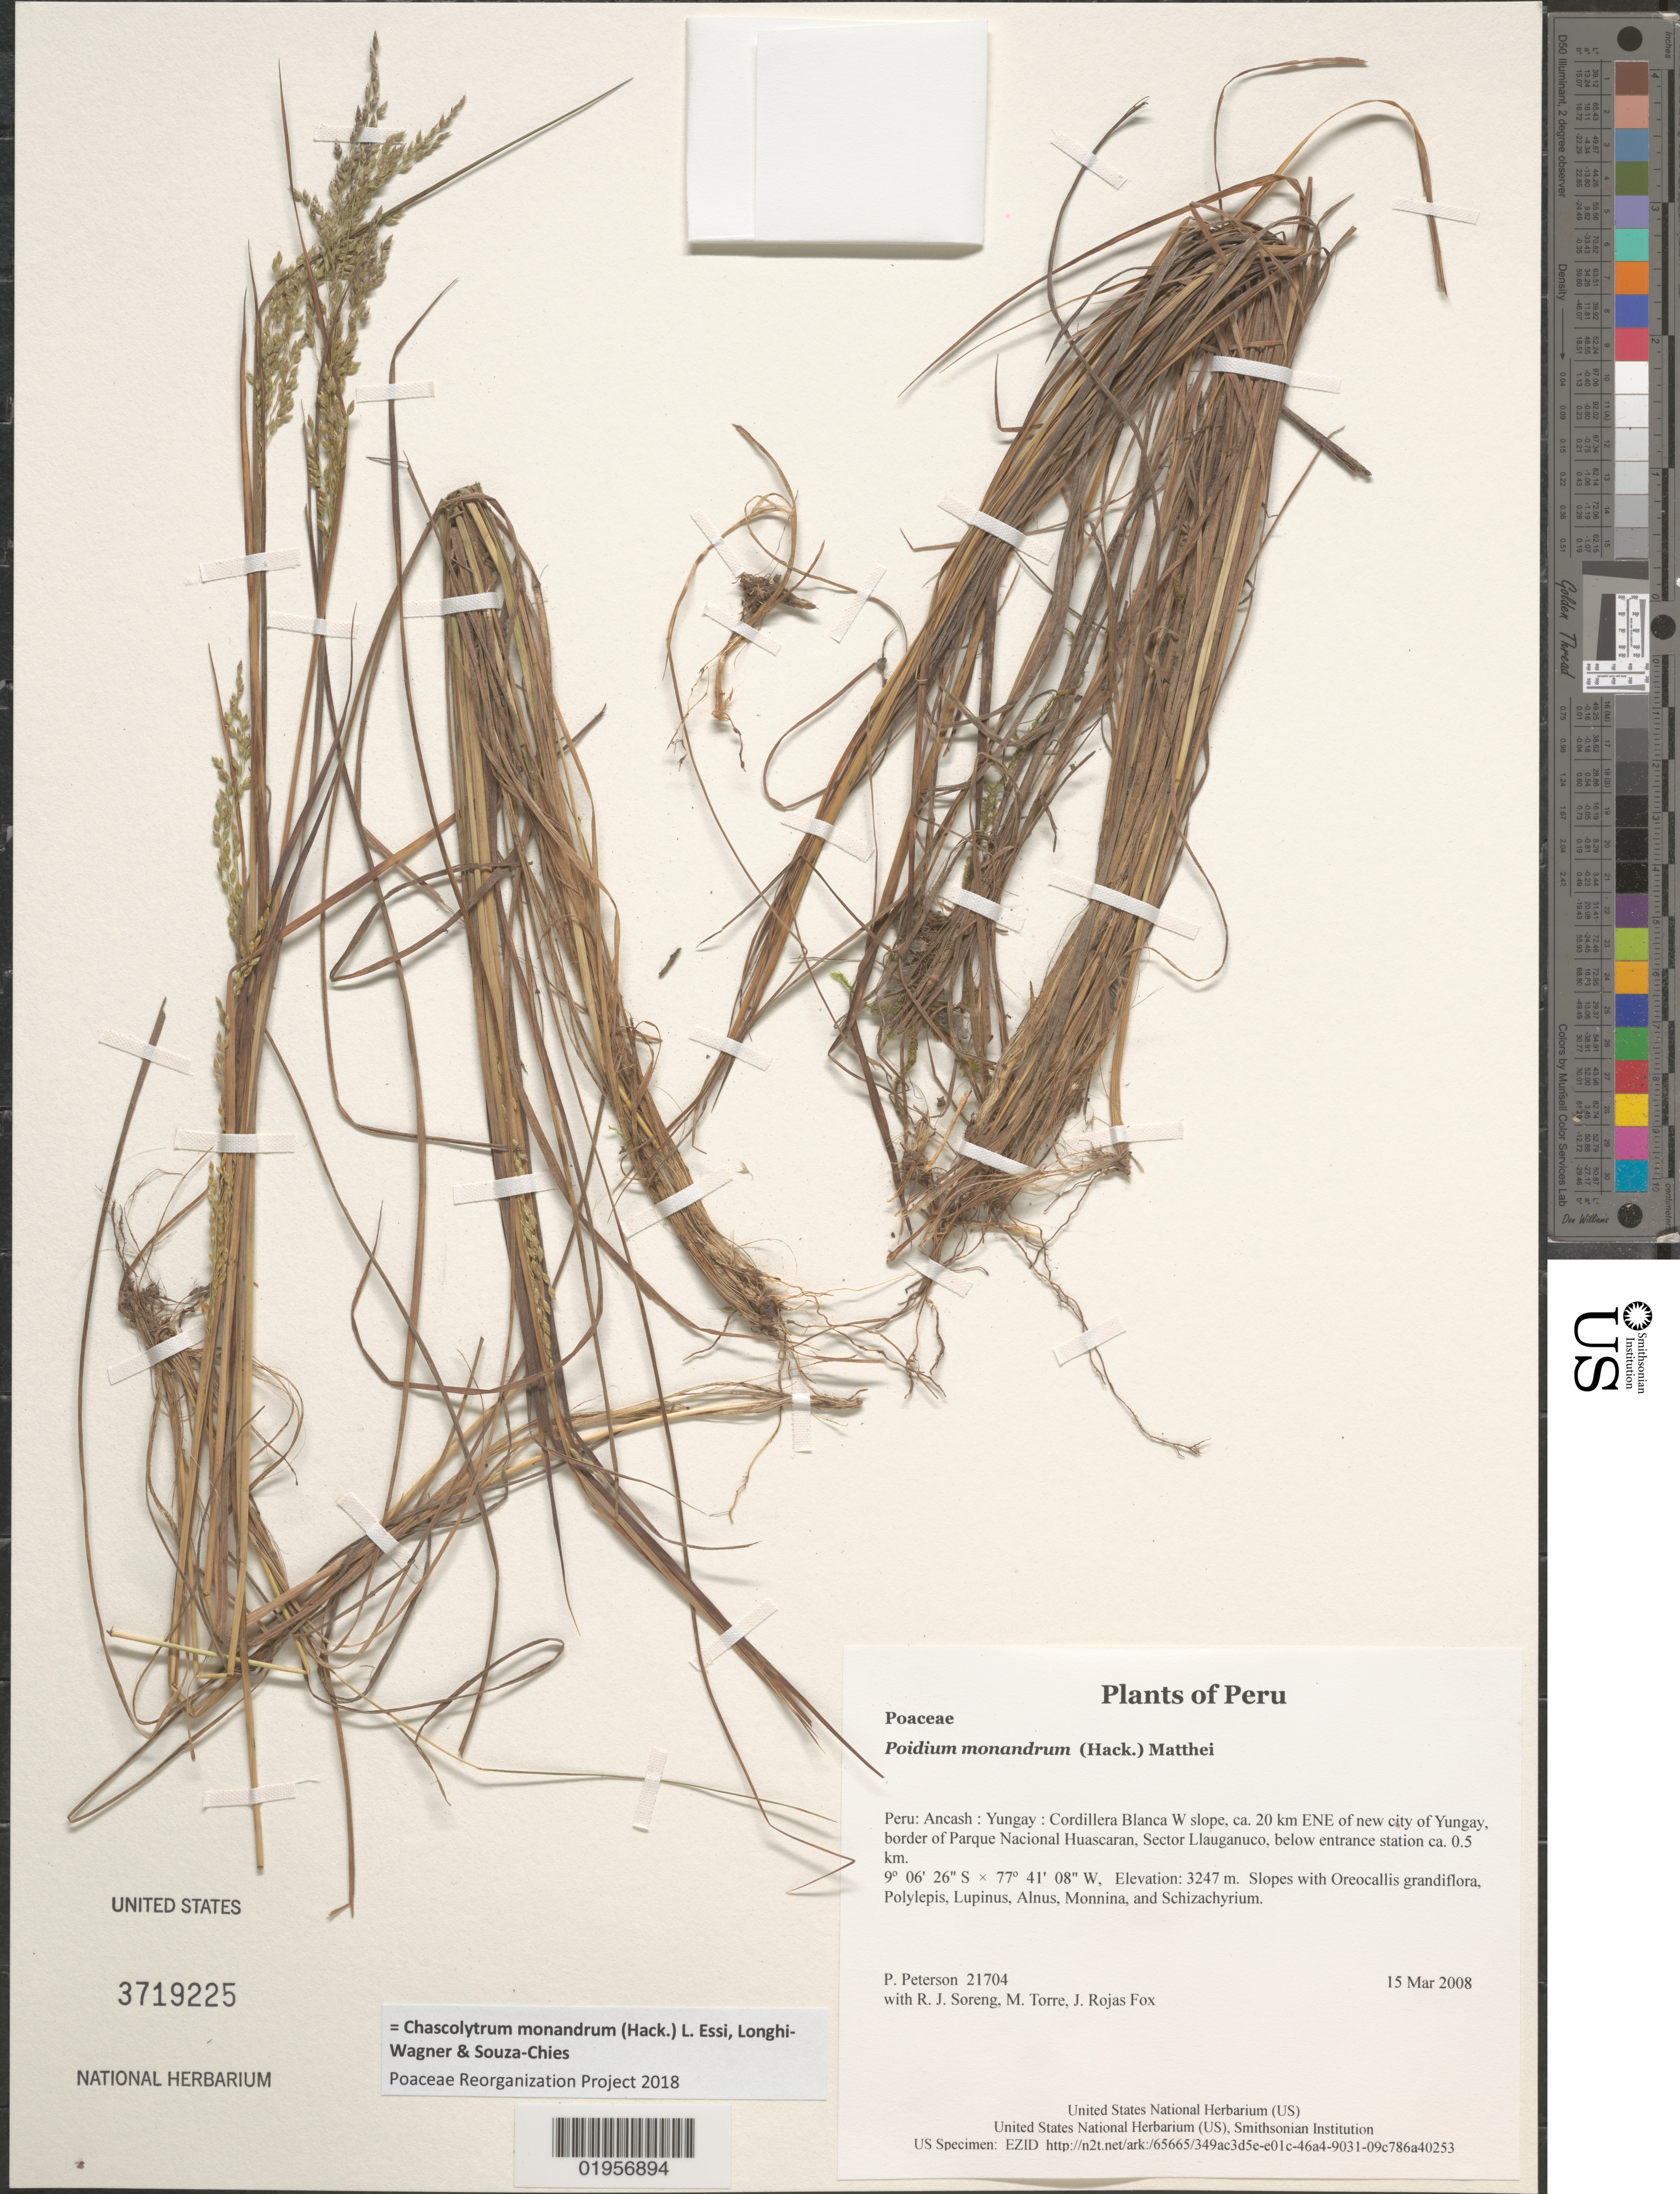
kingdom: Plantae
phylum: Tracheophyta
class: Liliopsida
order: Poales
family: Poaceae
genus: Chascolytrum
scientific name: Chascolytrum monandrum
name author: (Hack.) L. Essi et al.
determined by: Poaceae Reorganization Project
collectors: P. M. Peterson, R. J. Soreng, M. Torre & J. Rojas Fox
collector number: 21704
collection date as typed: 15 Mar 2008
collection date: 2008-03-15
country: Peru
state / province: Ancash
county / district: Yungay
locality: Cordillera Blanca W slope, ca. 20 km ENE of new city of Yungay, border of Parque Nacional Huascaran, Sector Llauganuco, below entrance station ca. 0.5 km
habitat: Slopes with Oreocallis grandiflora, Polylepis, Lupinus, Alnus, Monnina, and Schizachyrium.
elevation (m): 3247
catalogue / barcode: US 3719225